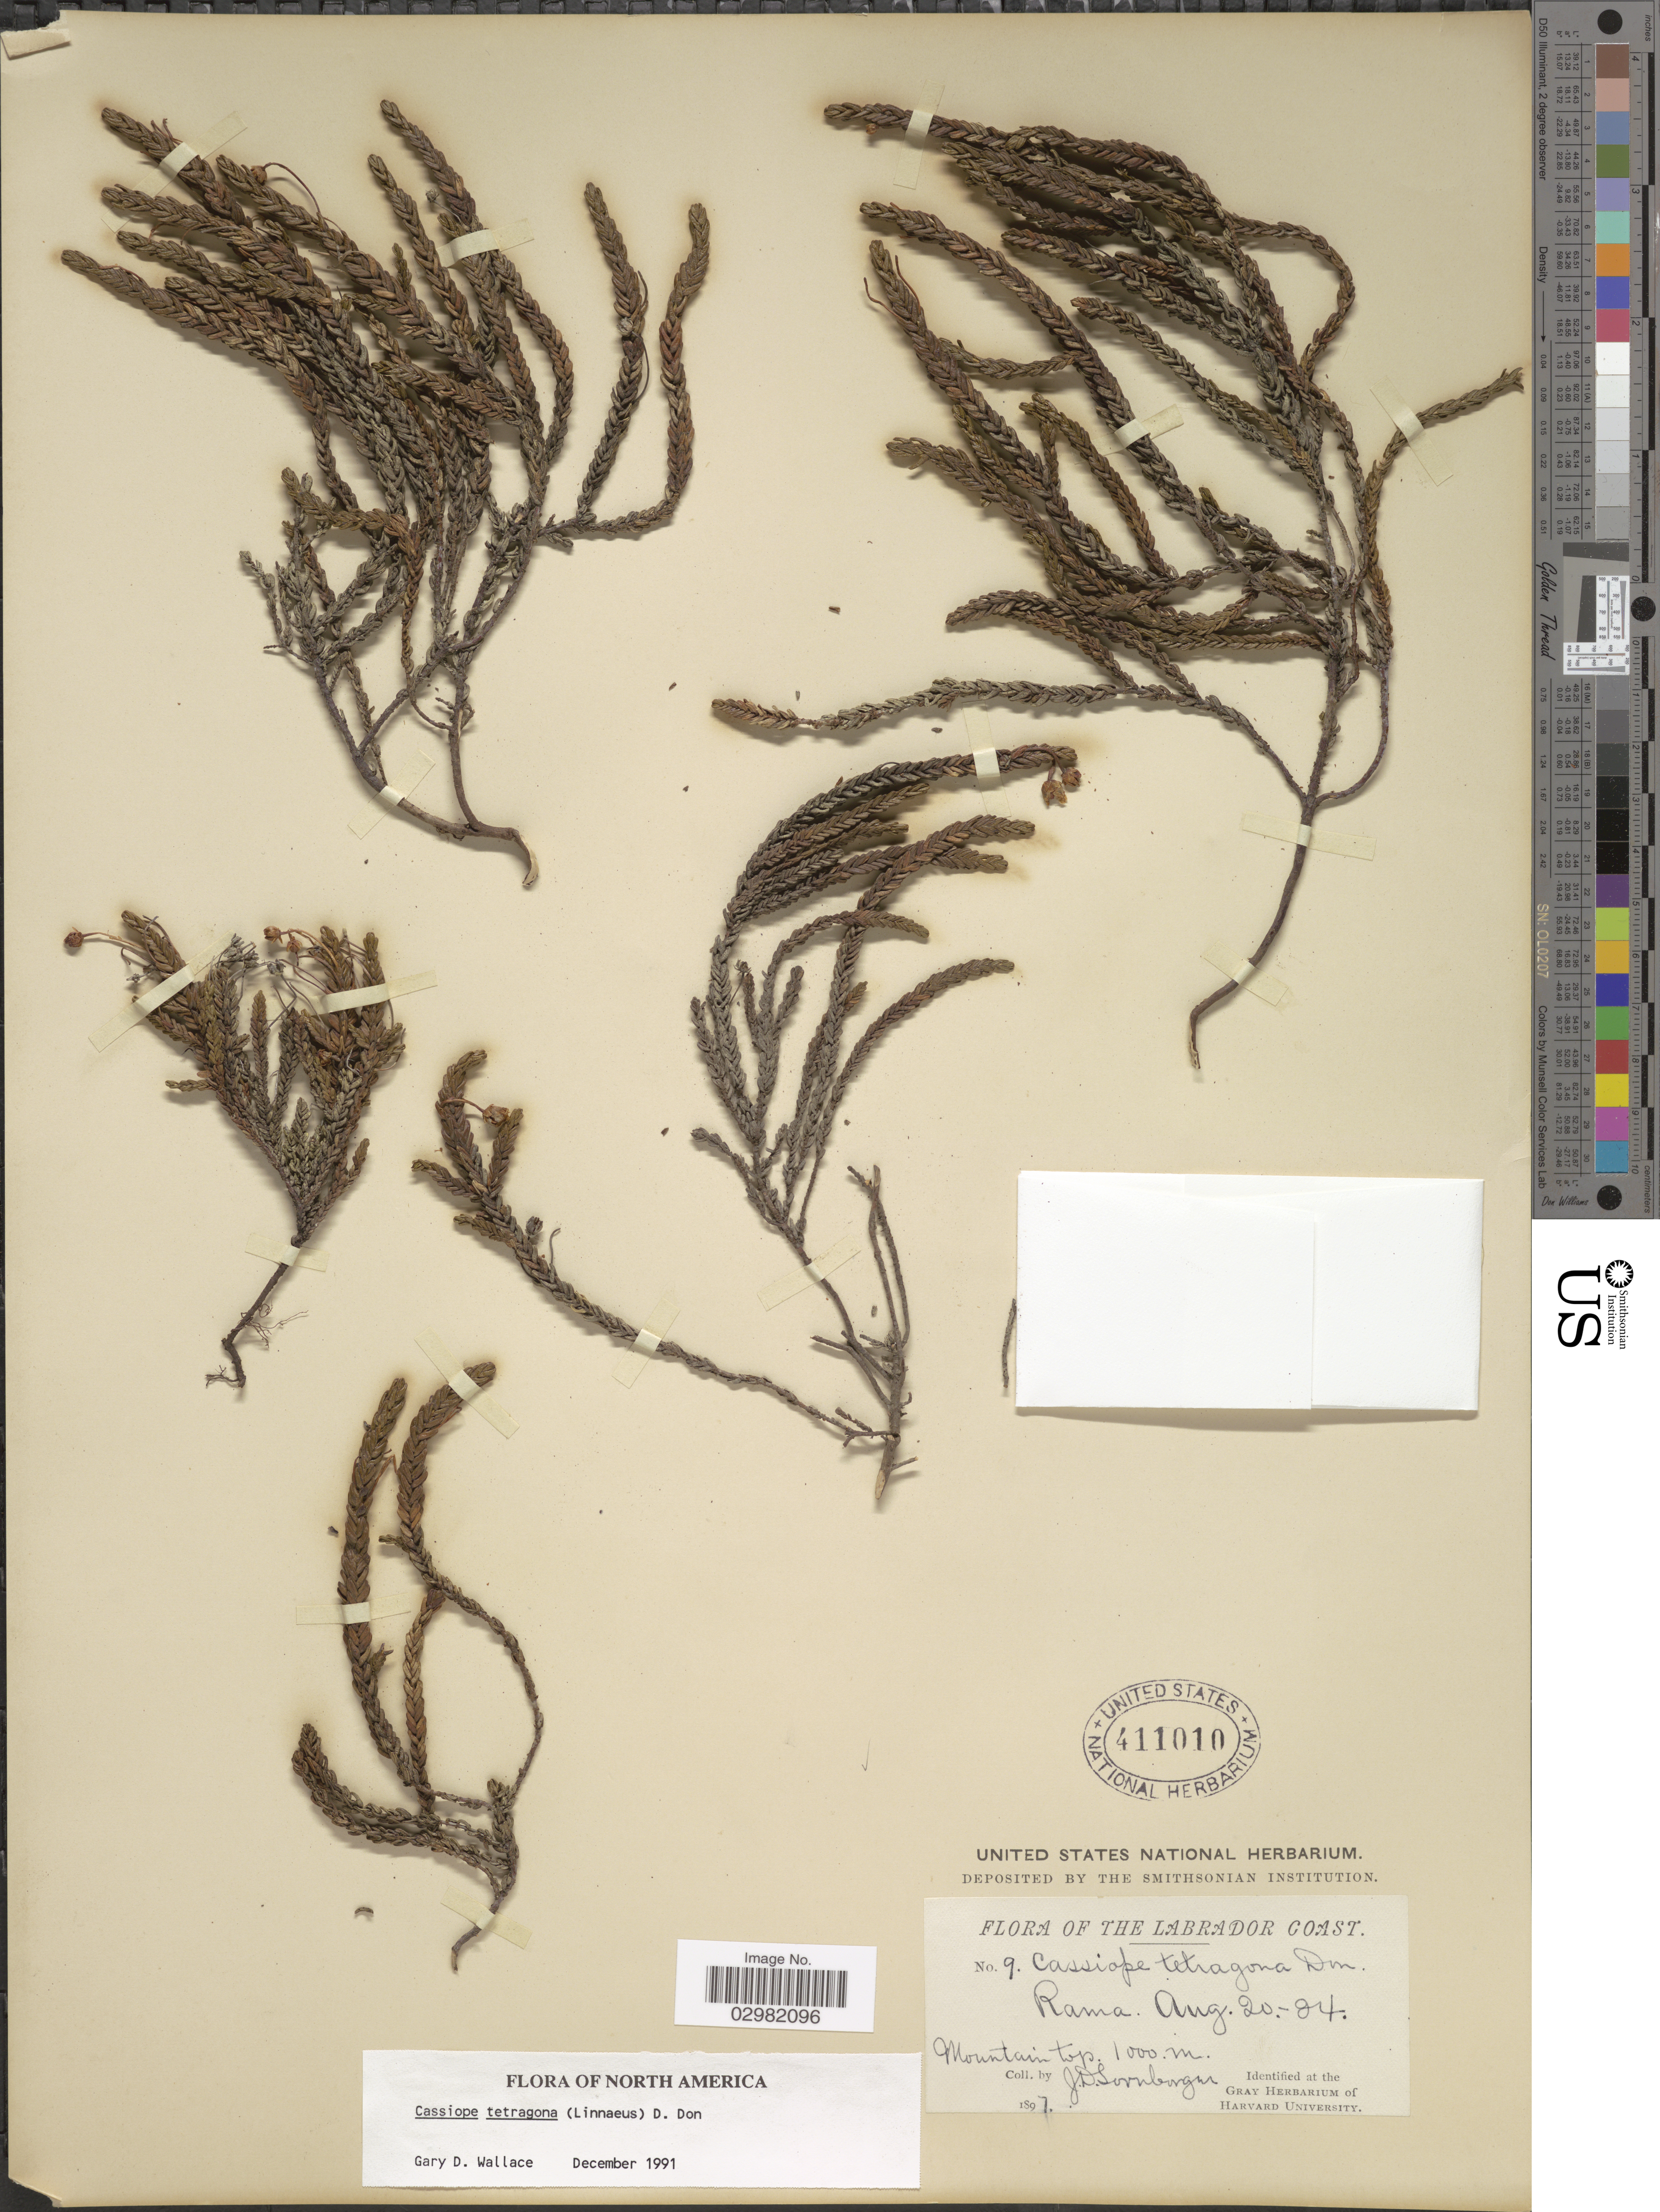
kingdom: Plantae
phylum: Tracheophyta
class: Magnoliopsida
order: Ericales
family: Ericaceae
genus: Cassiope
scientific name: Cassiope tetragona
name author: (L.) D. Don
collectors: J. Sornborger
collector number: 9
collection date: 1897-08-20/1897-08-24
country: Canada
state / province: Newfoundland and Labrador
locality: The Labrador Coast. Rama.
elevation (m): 1000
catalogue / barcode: US 411010